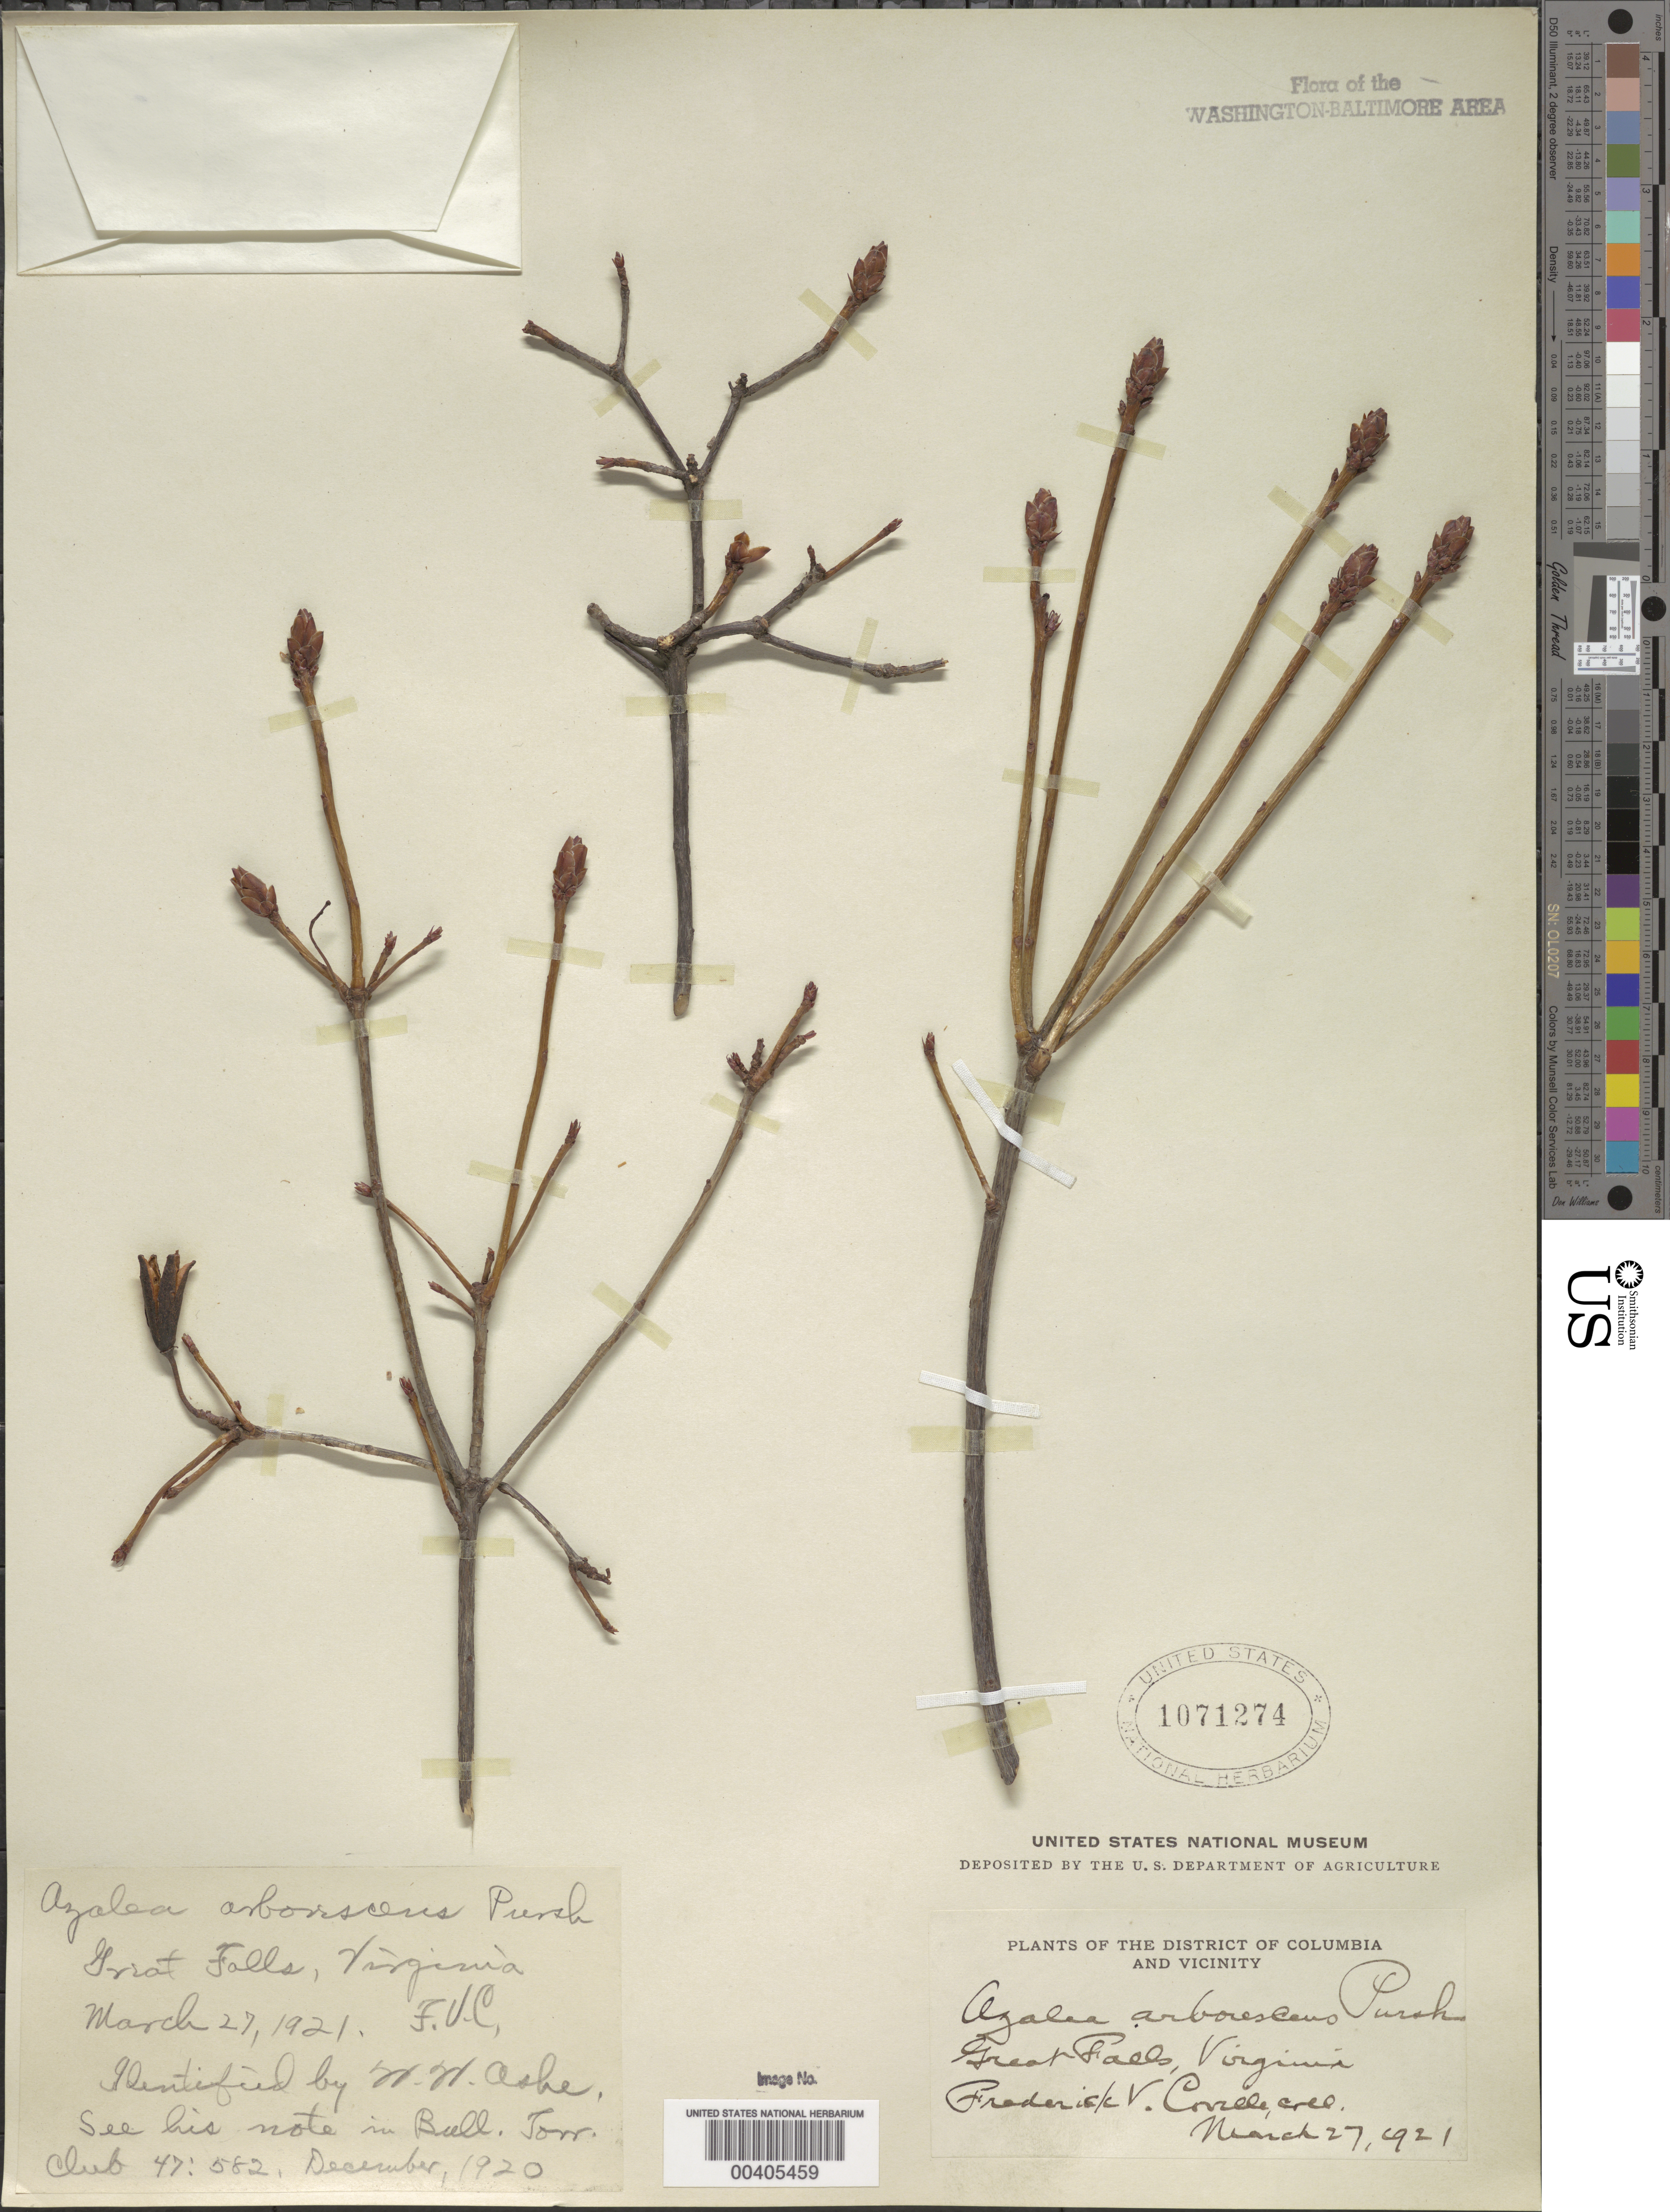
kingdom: Plantae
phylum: Tracheophyta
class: Magnoliopsida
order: Ericales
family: Ericaceae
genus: Rhododendron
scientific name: Rhododendron arborescens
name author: (Pursh) Torr.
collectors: F. V. Coville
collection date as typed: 27 Mar 1921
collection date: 1921-03-27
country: United States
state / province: Virginia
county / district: Fairfax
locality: Great Falls C. and O. Canal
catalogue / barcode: US 1071274